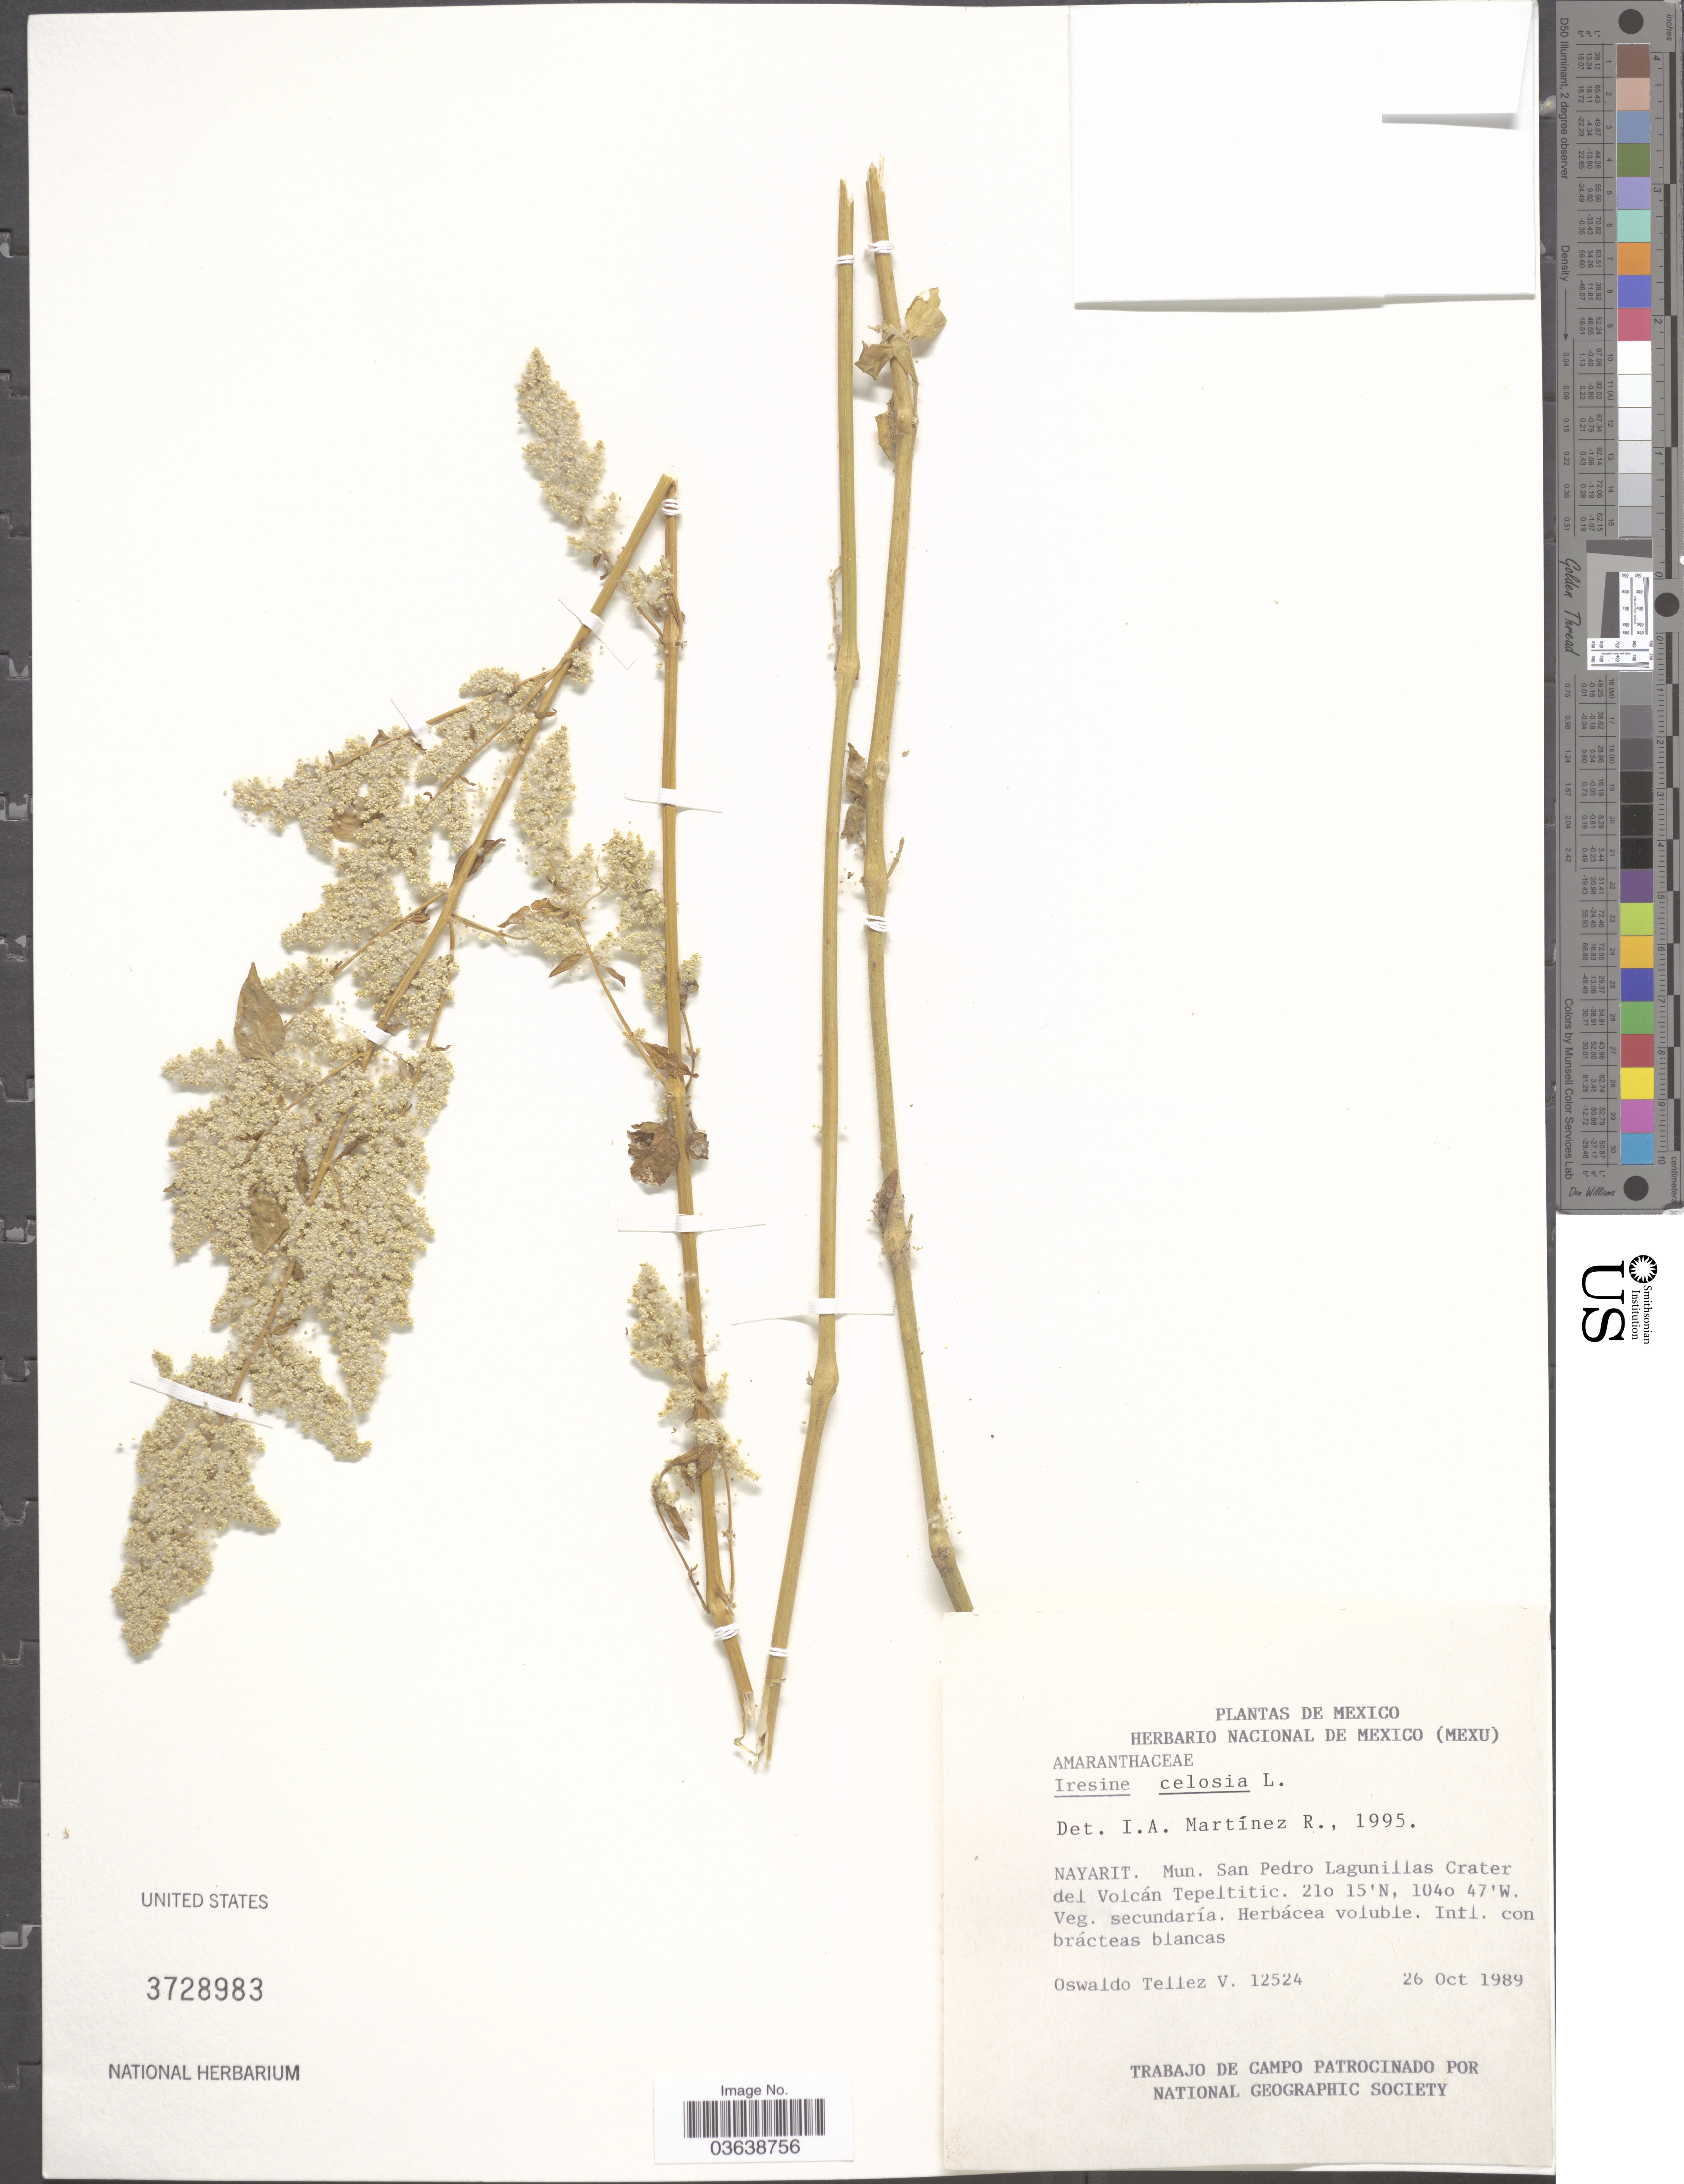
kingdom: Plantae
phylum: Tracheophyta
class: Magnoliopsida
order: Caryophyllales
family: Amaranthaceae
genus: Iresine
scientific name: Iresine celosia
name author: L.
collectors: O. Téllez V.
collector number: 12524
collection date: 1989-10-26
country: Mexico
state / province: Nayarit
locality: Mun. San Pedro Lagunillas Crater del Volcán Tepeltitic.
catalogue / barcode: US 3728983